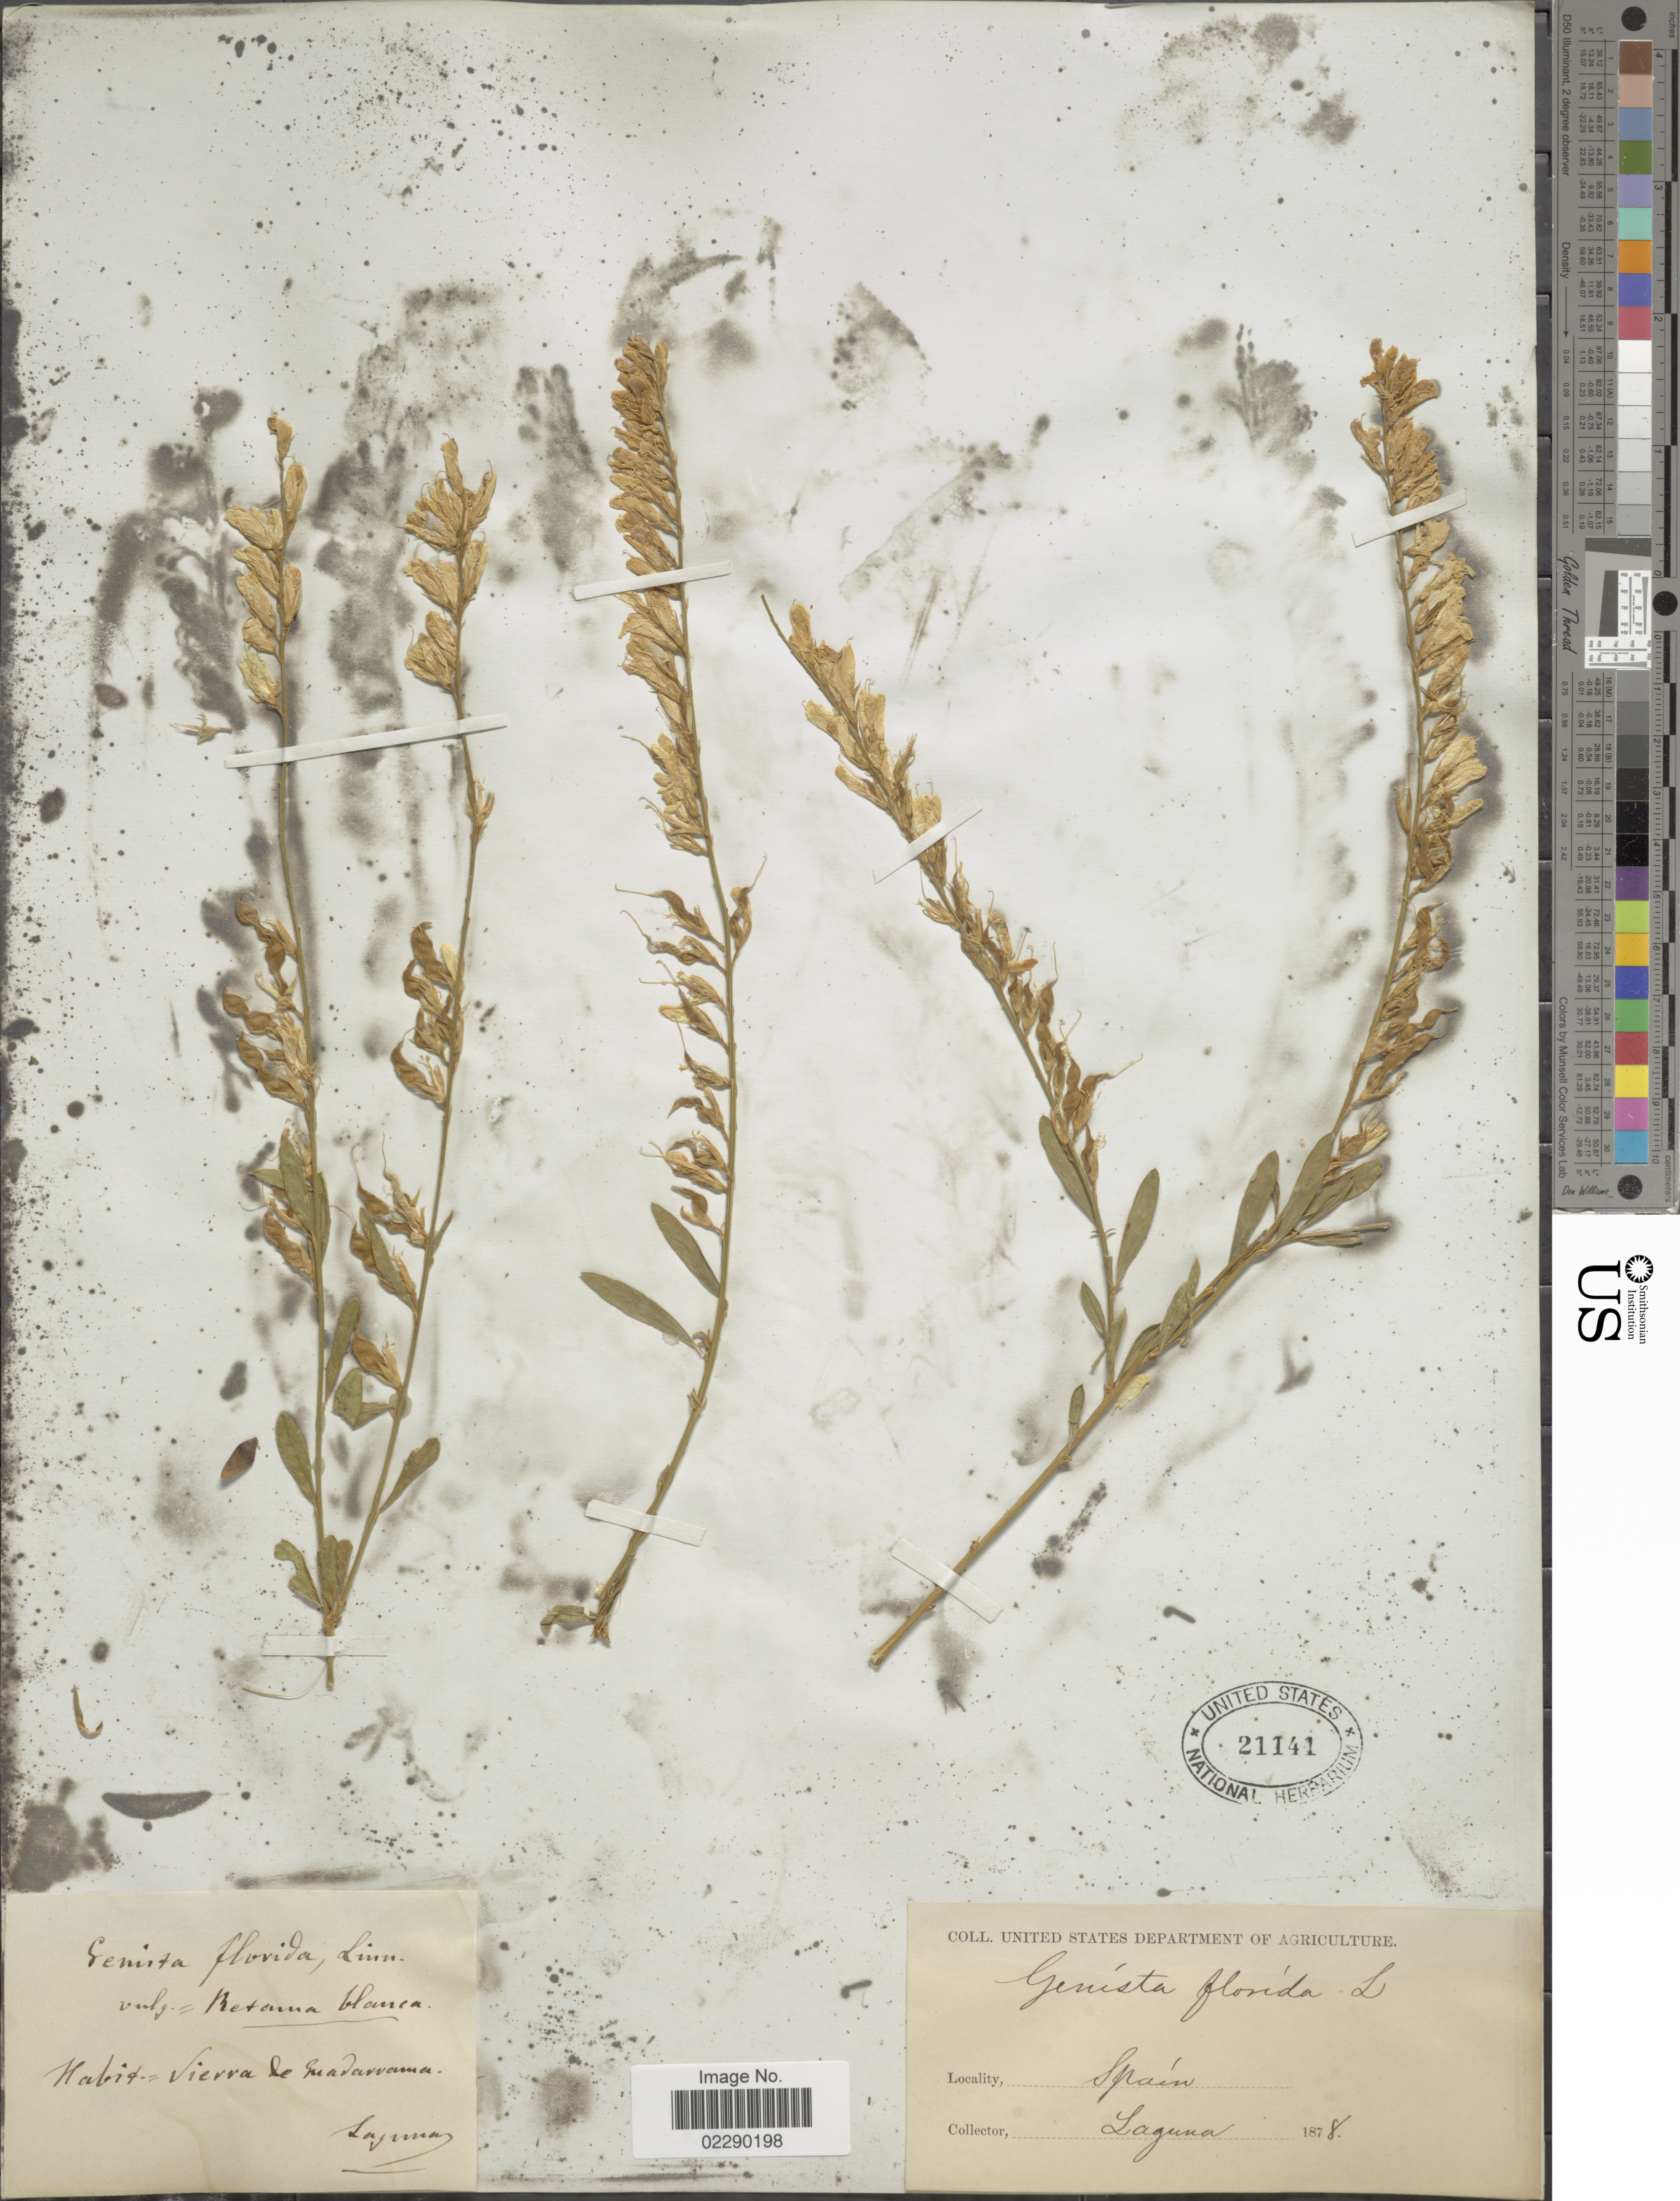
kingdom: Plantae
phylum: Tracheophyta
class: Magnoliopsida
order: Fabales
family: Fabaceae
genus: Genista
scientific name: Genista florida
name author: L.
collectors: -. Laguna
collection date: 1878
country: Spain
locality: Sierra de Guadarrama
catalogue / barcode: US 21141